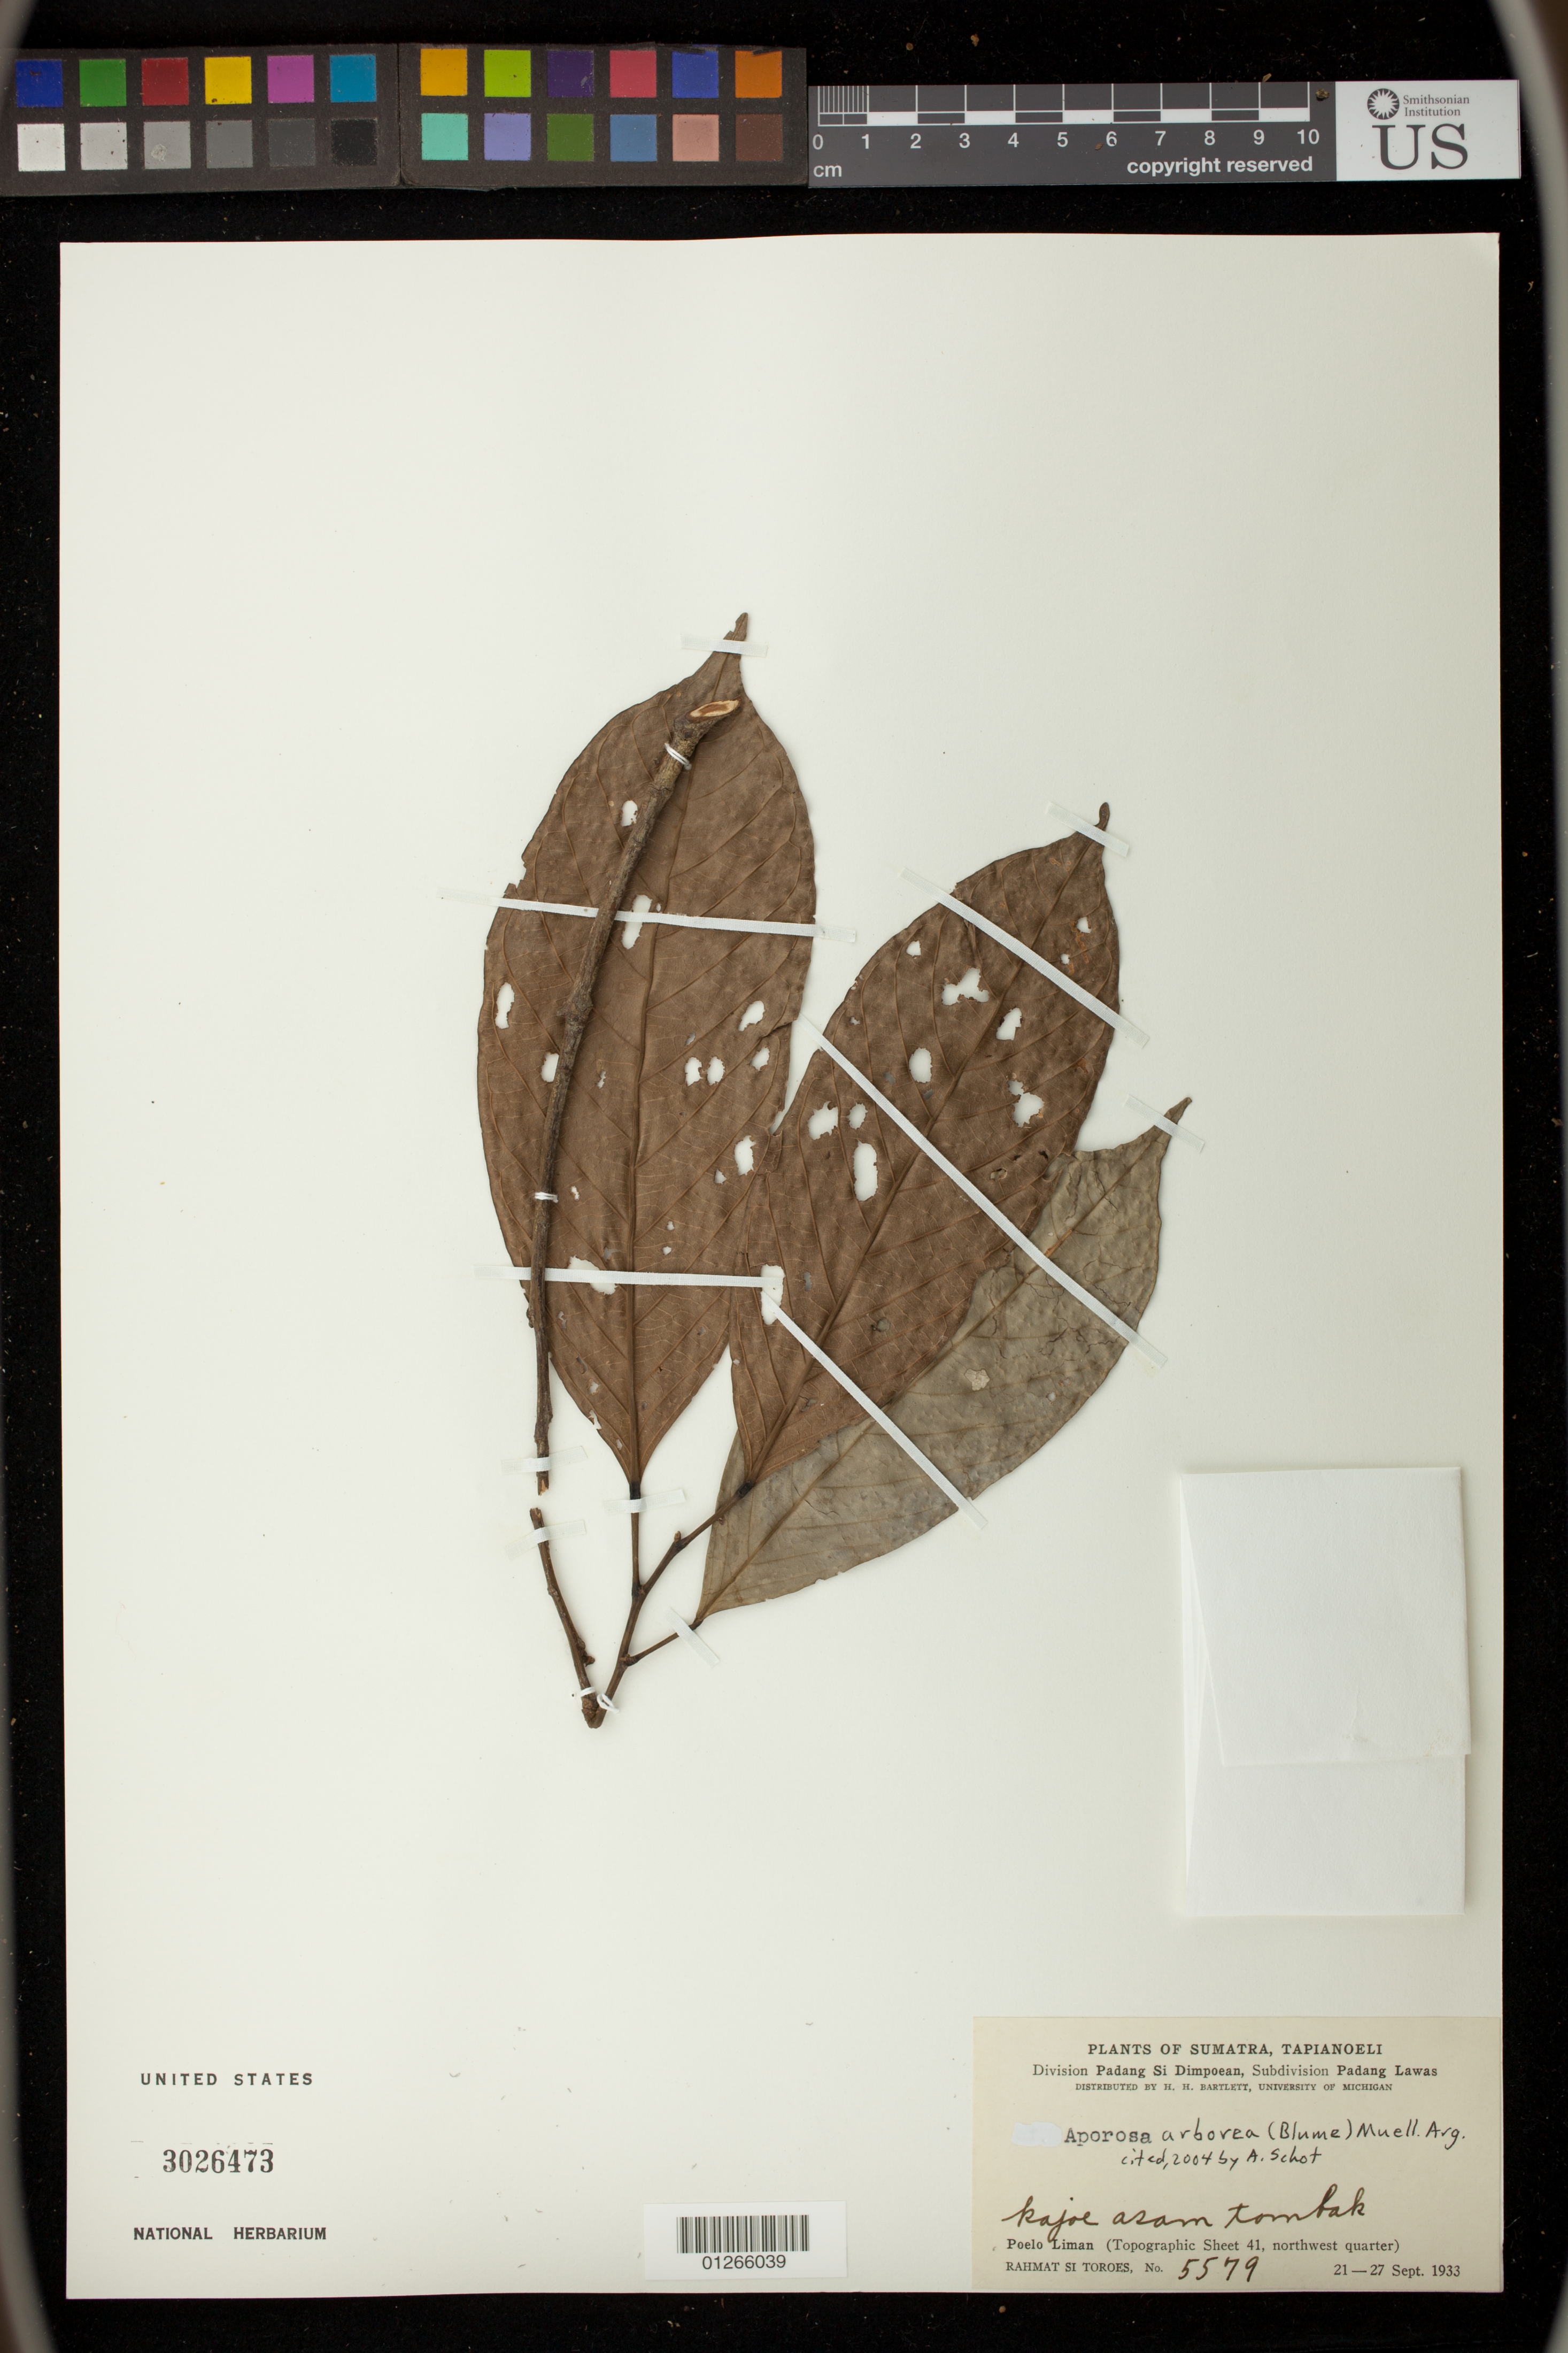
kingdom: Plantae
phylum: Tracheophyta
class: Magnoliopsida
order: Malpighiales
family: Phyllanthaceae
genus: Aporosa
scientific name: Aporosa arborea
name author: Müll. Arg.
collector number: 5579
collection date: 1933-09-21/1933-09-27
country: Indonesia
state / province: Sumatra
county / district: Sumatera Utara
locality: Sumatra, Tapianoeli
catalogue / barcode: US 3026473